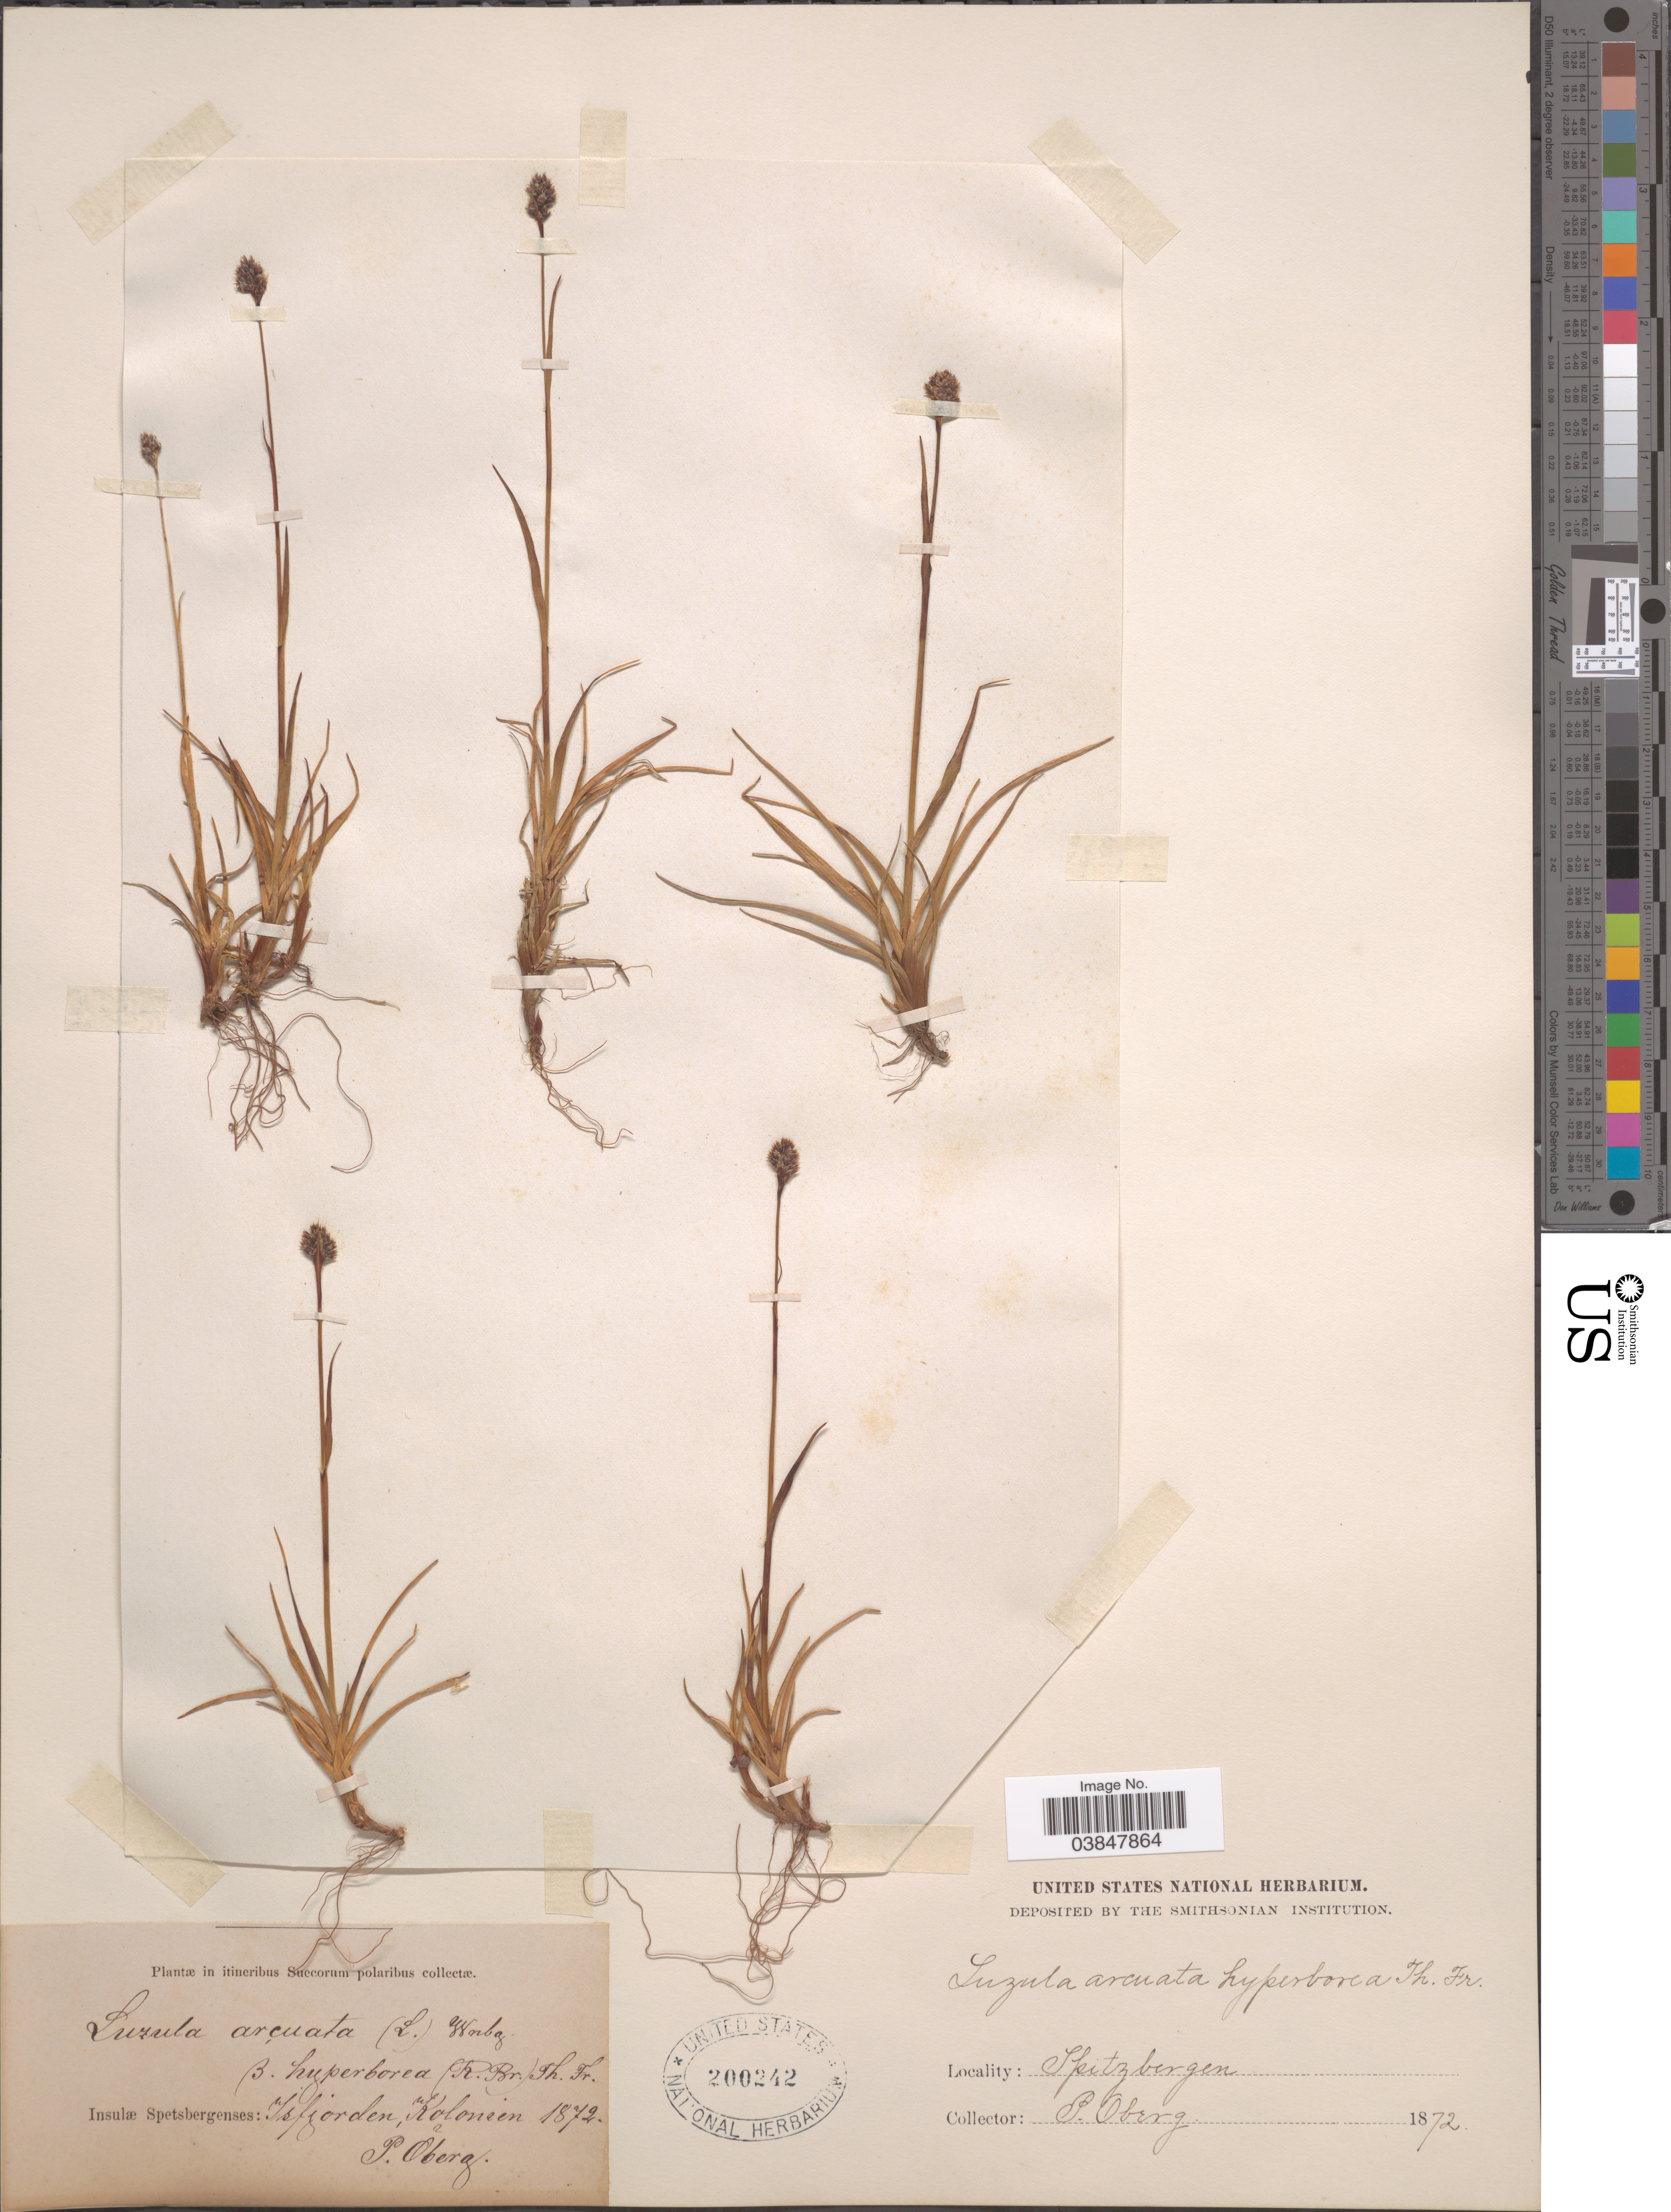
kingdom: Plantae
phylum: Tracheophyta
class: Liliopsida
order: Poales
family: Juncaceae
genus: Luzula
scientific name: Luzula confusa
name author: Lindeb.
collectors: P. Oberg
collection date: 1872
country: Norway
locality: Insulæ Spetzbergenses: Isfjorden, Kolonien.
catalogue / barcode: US 200242